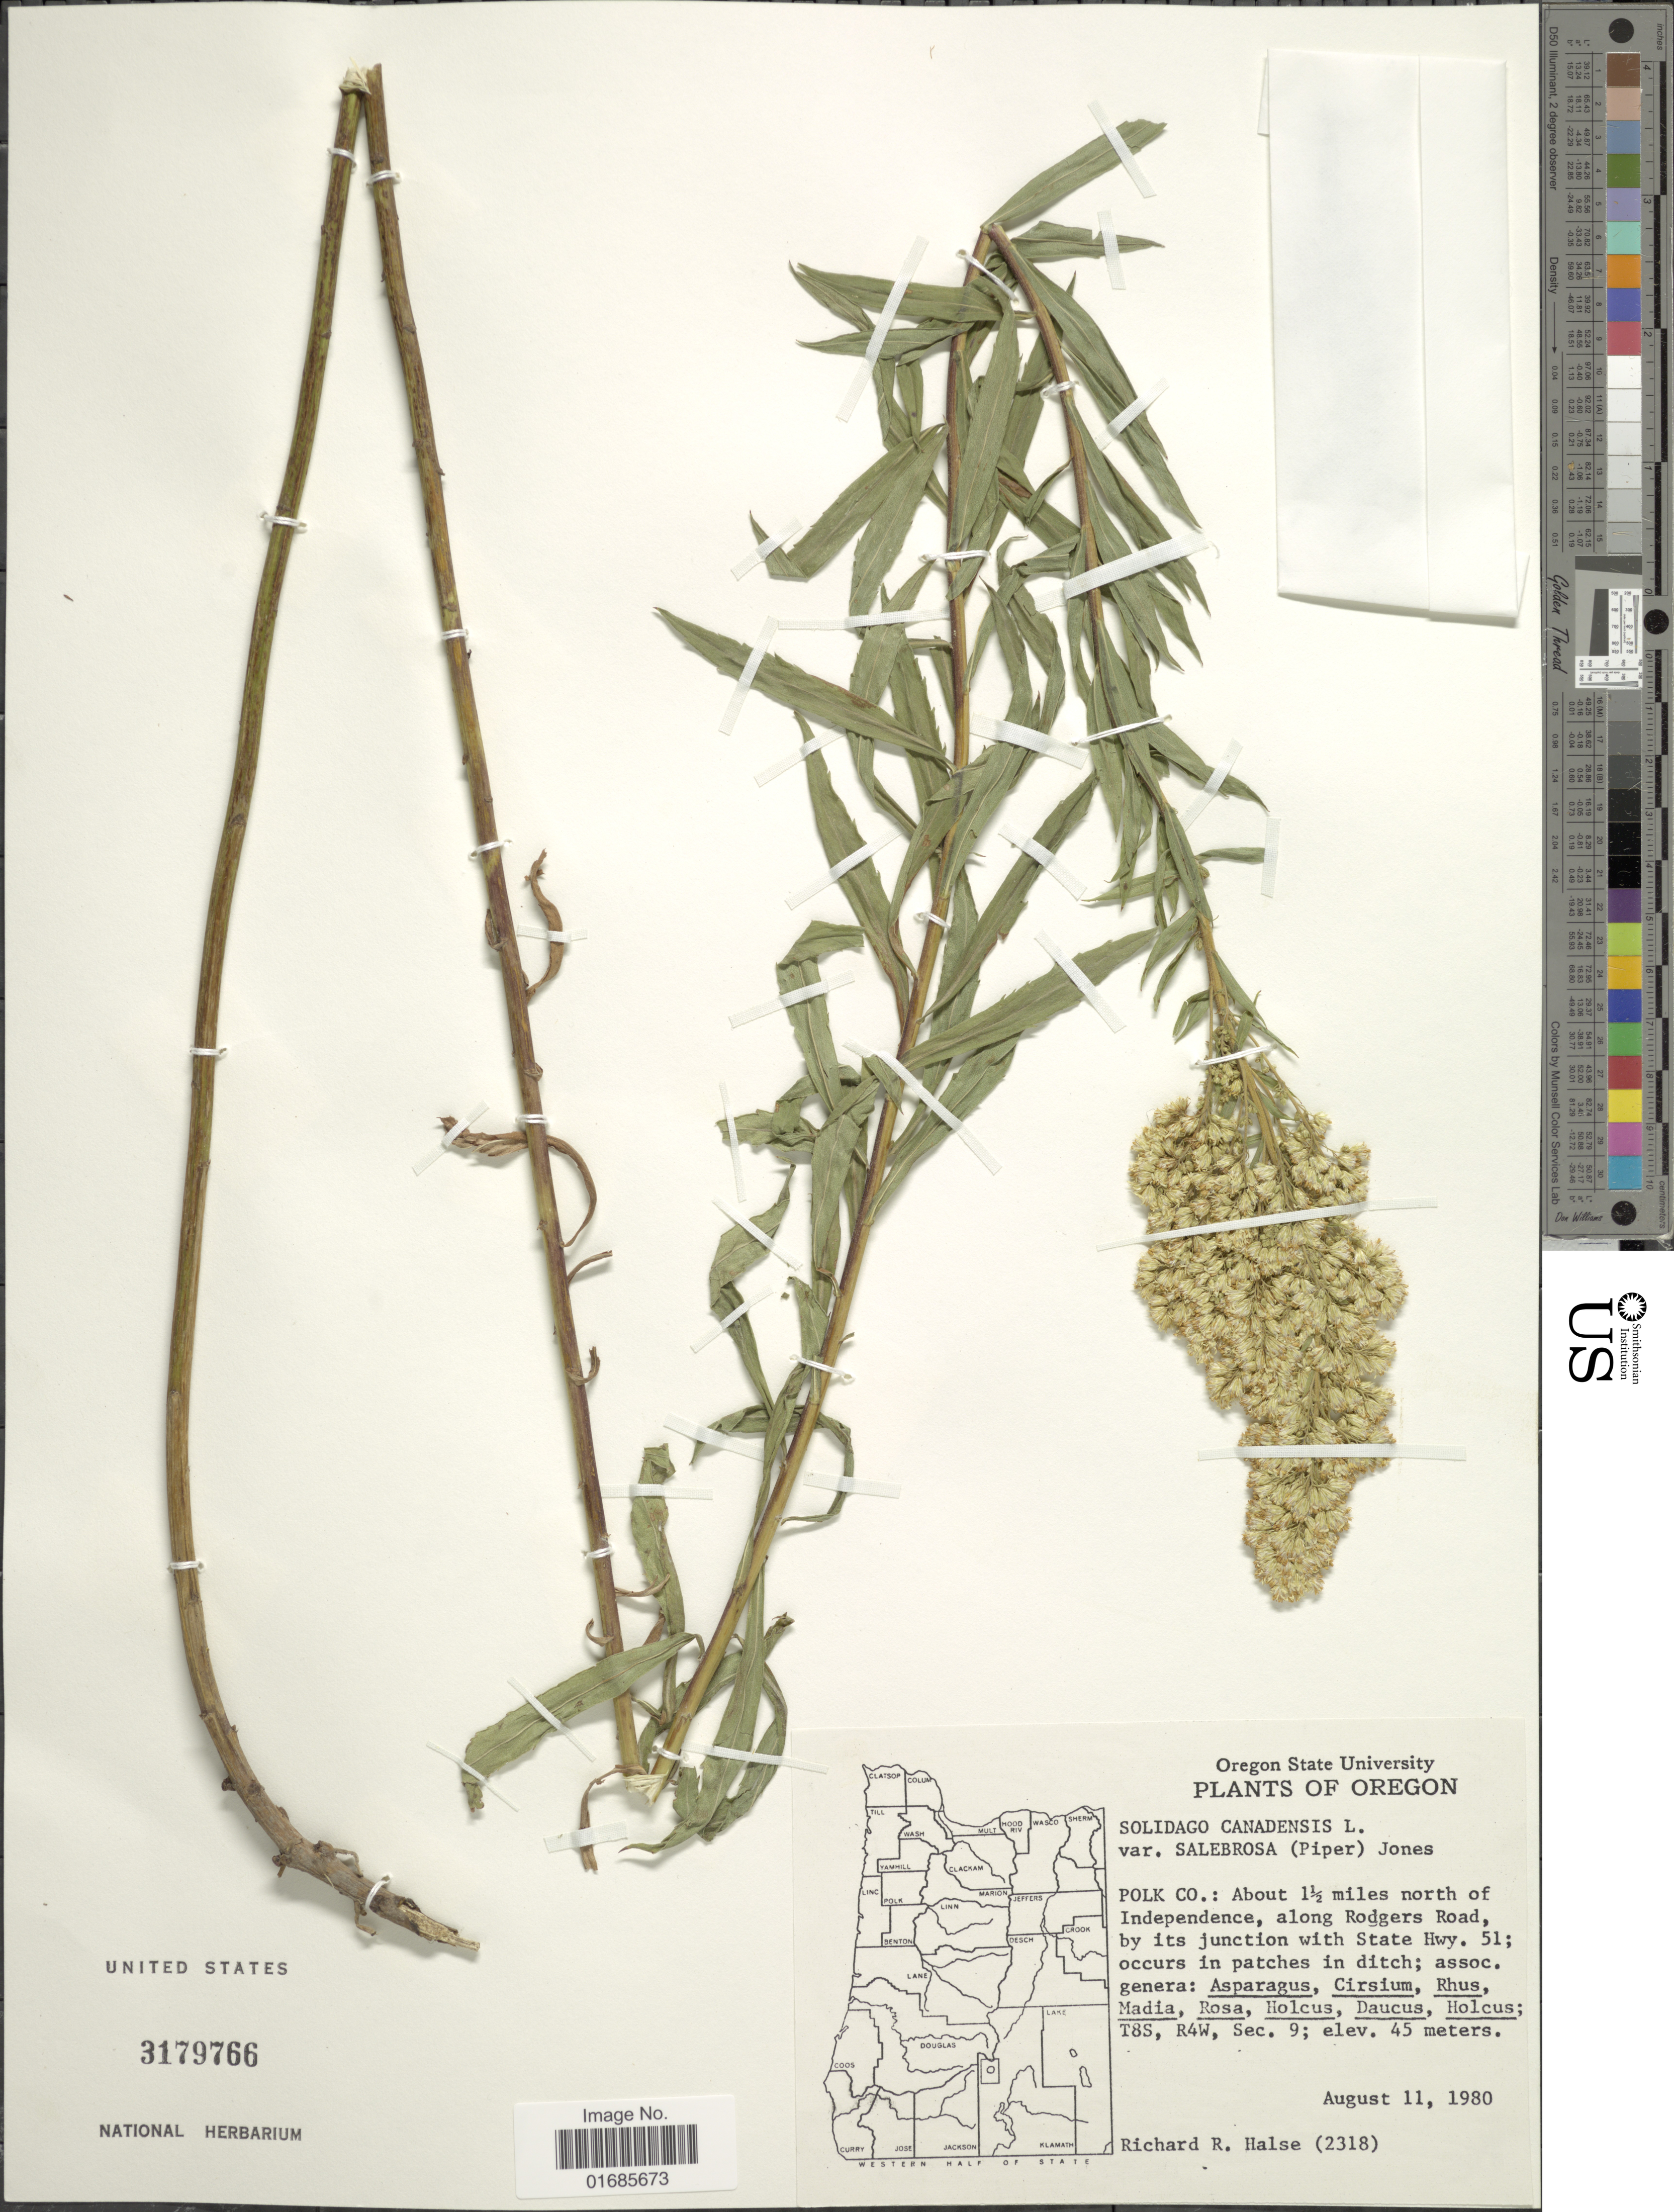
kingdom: Plantae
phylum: Tracheophyta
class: Magnoliopsida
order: Asterales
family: Asteraceae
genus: Solidago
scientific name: Solidago canadensis var. salebrosa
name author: (Piper) M.E. Jones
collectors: R. Halse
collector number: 2318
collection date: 1980-08-11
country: United States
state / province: Oregon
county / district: Polk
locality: Polk Co., about 1½ miles north of Independence, along Rodgers Road, by its junction with State Hwy. 51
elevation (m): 45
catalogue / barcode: US 3179766